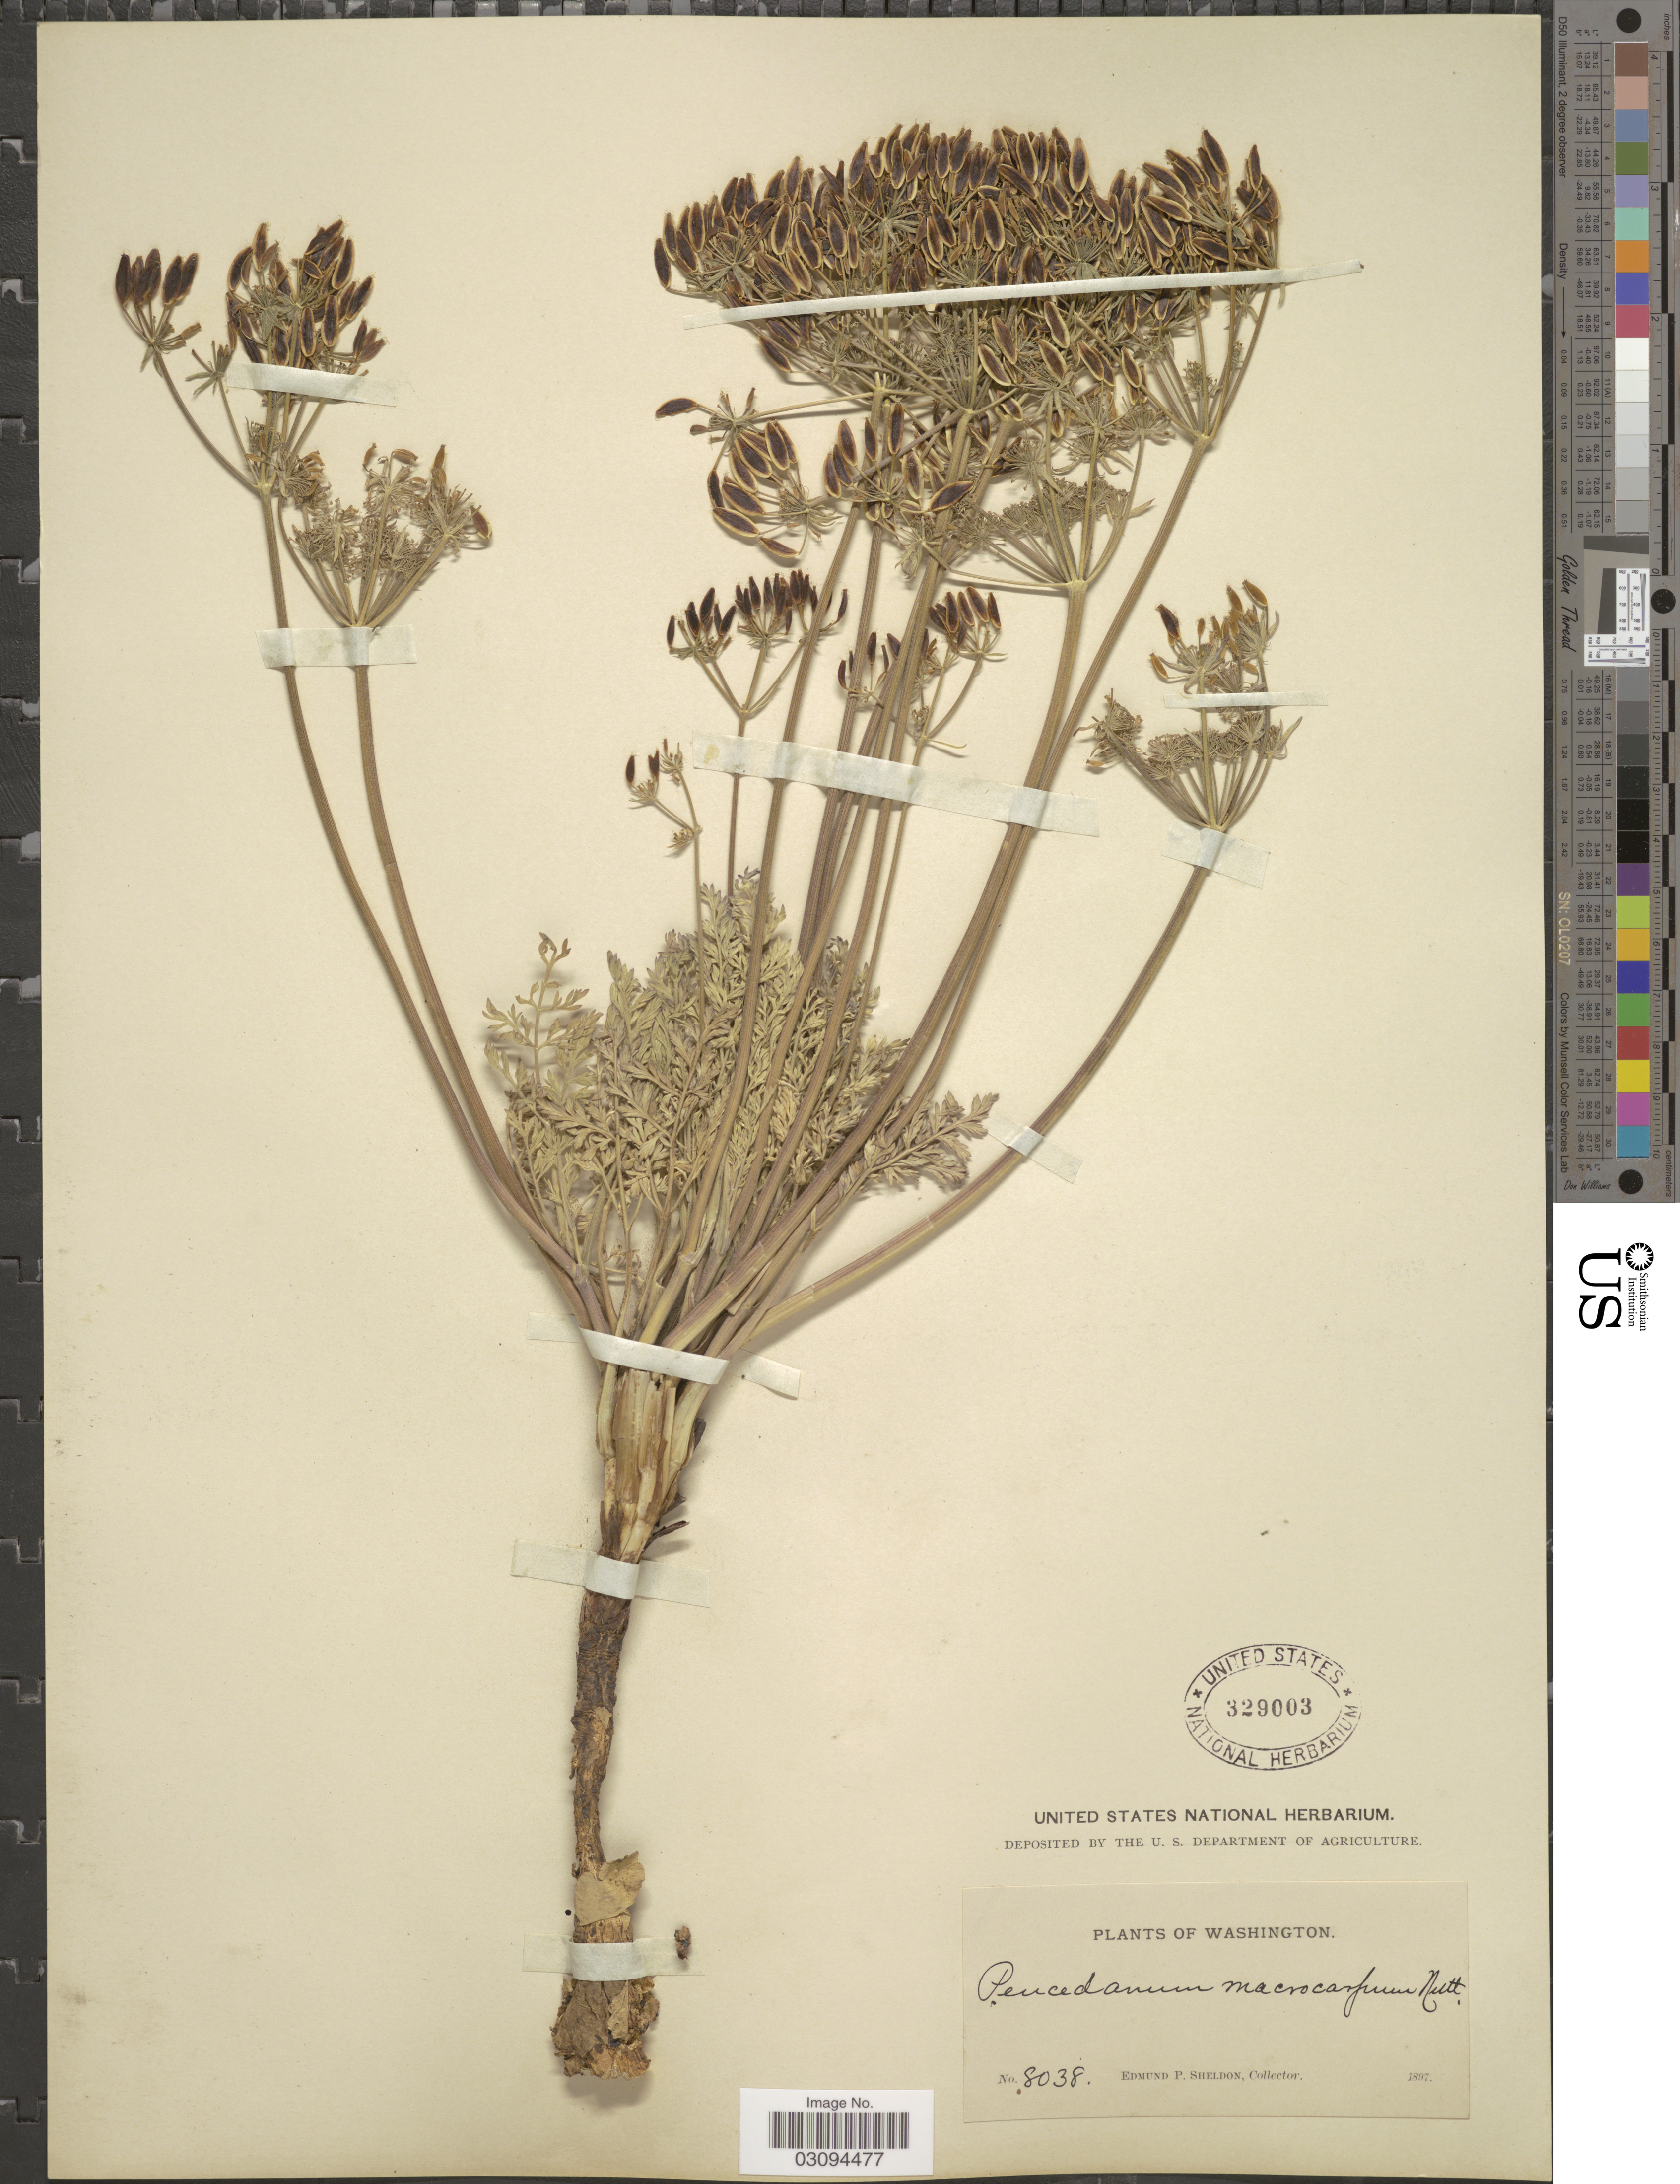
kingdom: Plantae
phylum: Tracheophyta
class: Magnoliopsida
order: Apiales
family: Apiaceae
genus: Lomatium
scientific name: Lomatium macrocarpum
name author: (Hook. et al.) J.M. Coult. & Rose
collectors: E. P. Sheldon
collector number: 8038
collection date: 1897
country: United States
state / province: Washington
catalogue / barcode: US 329003